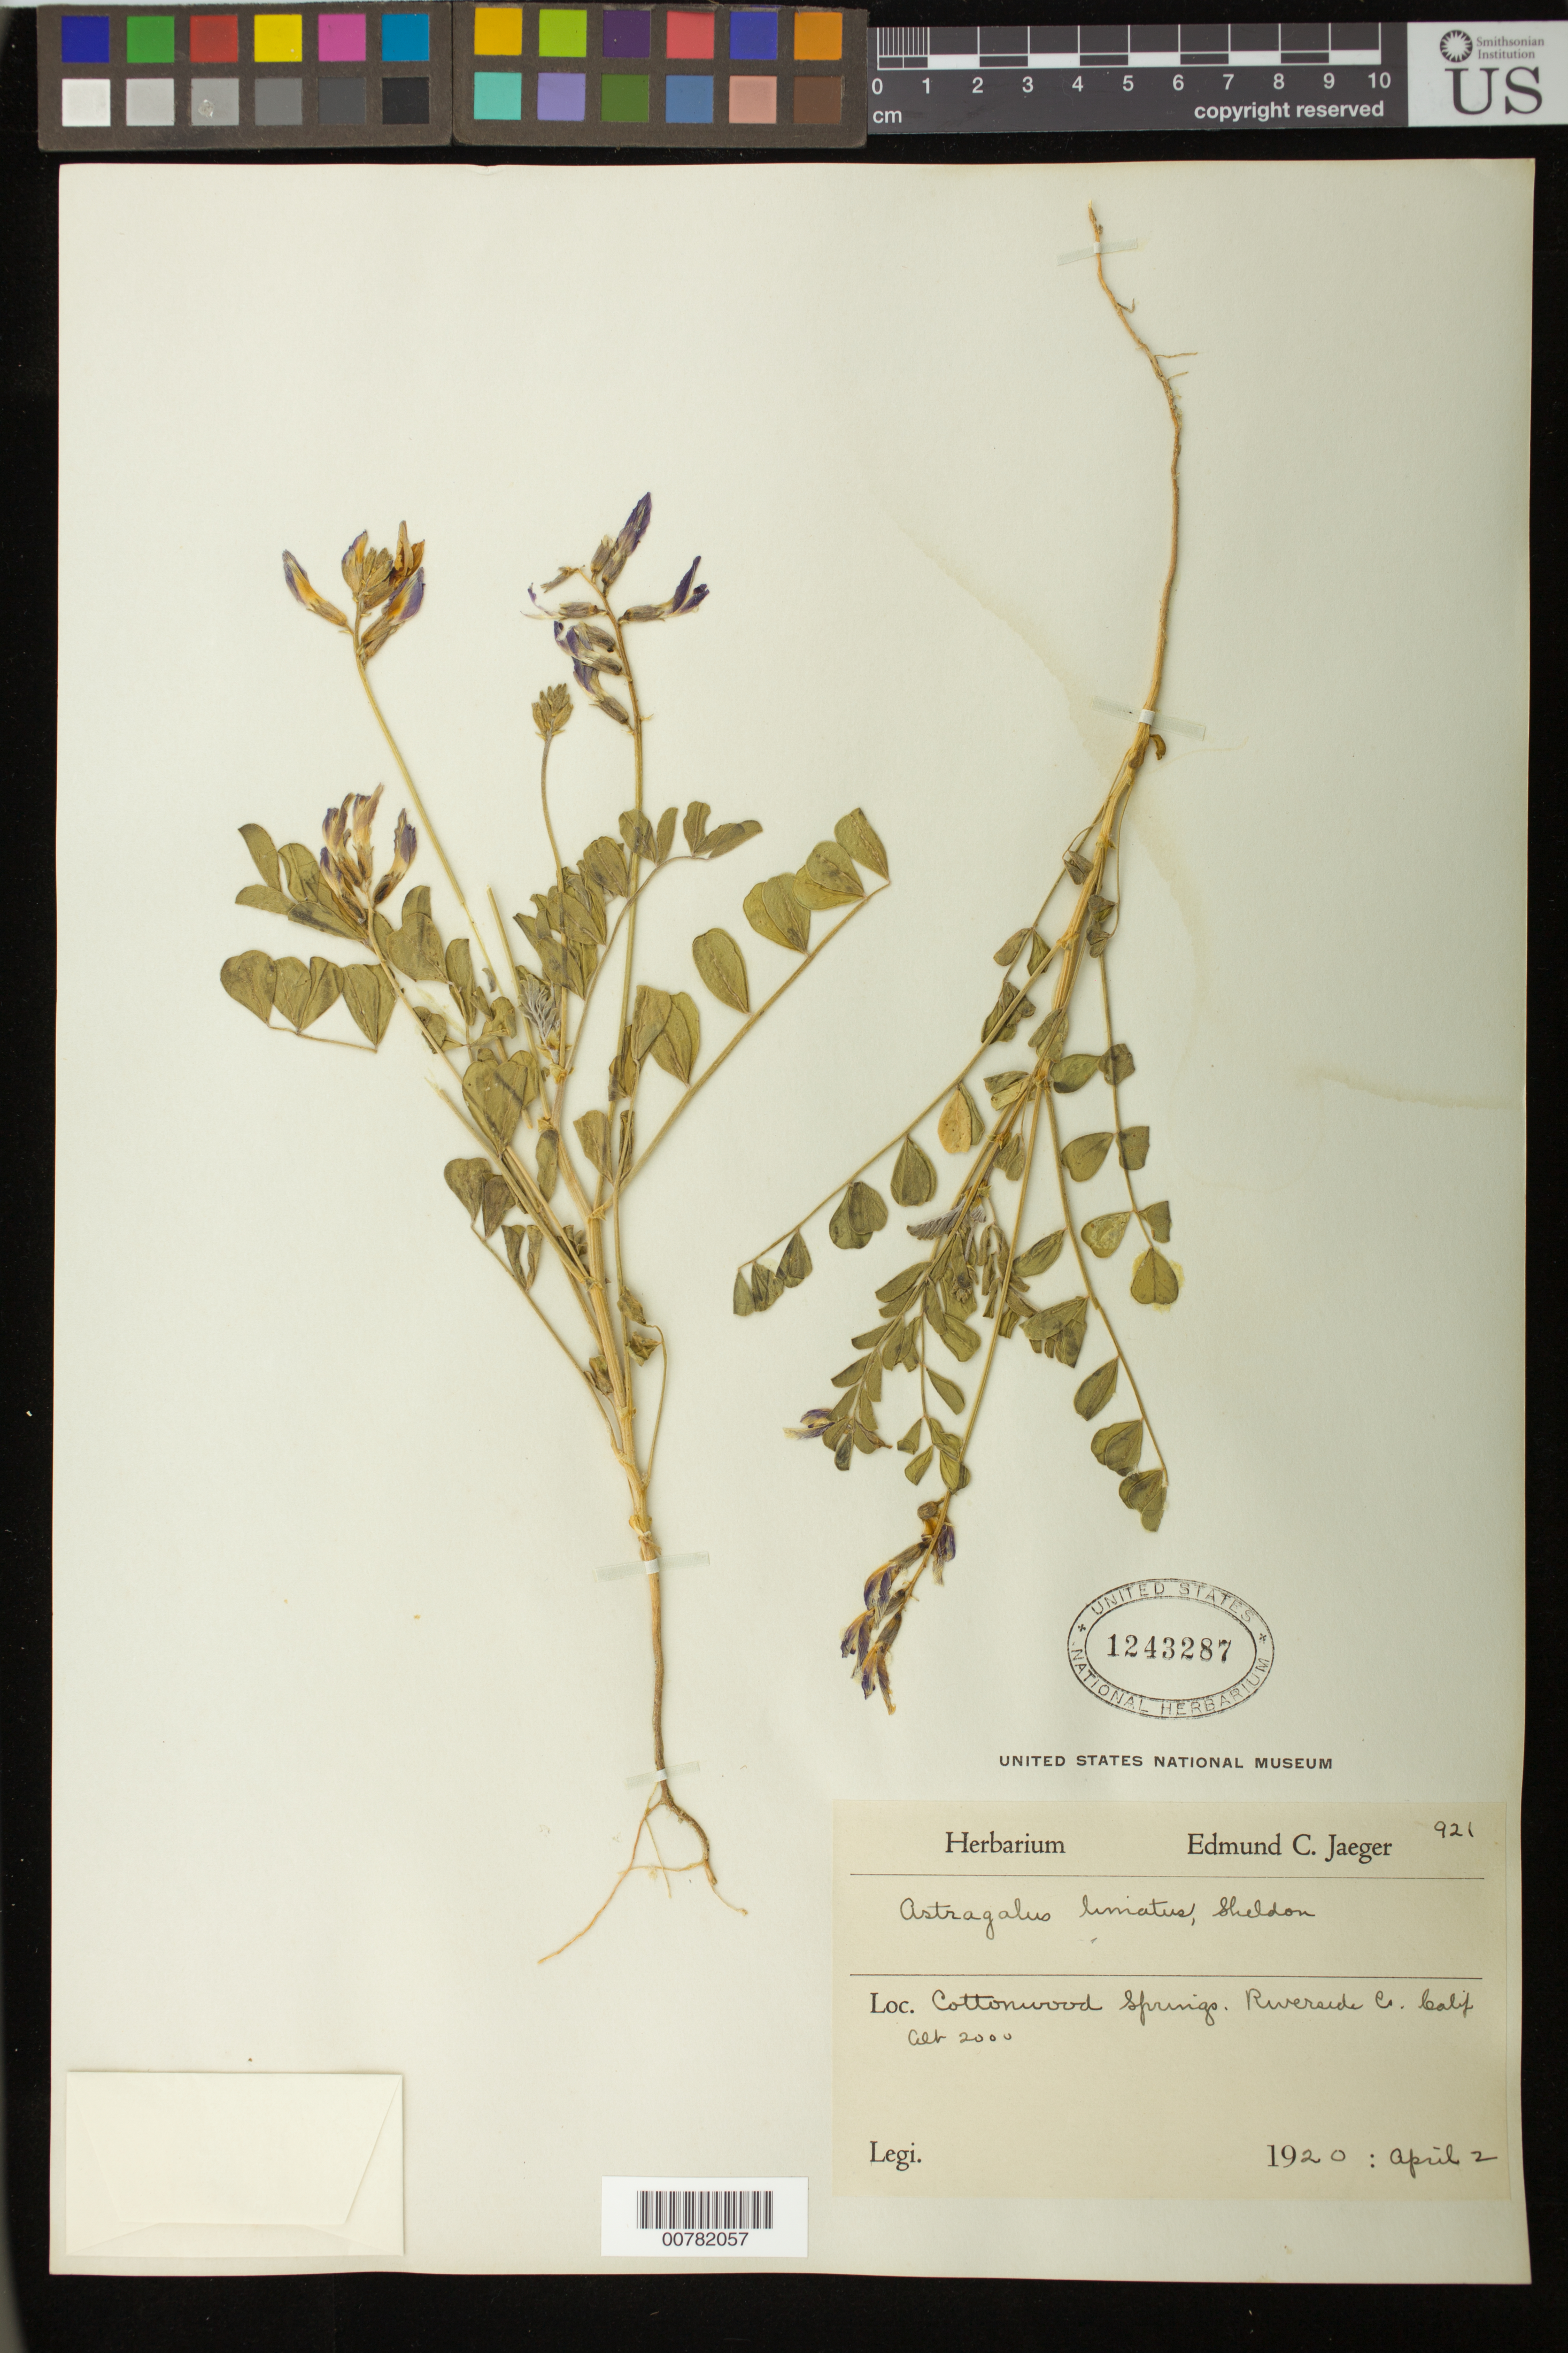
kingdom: Plantae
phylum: Tracheophyta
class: Magnoliopsida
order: Fabales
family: Fabaceae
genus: Astragalus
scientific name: Astragalus limatus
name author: E. Sheld.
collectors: E. Jaeger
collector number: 921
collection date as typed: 02 Apr 1920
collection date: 1920-04-02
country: United States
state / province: California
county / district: Riverside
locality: Cottonwood Springs. Riverside Co.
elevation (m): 610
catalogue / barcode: US 1243287